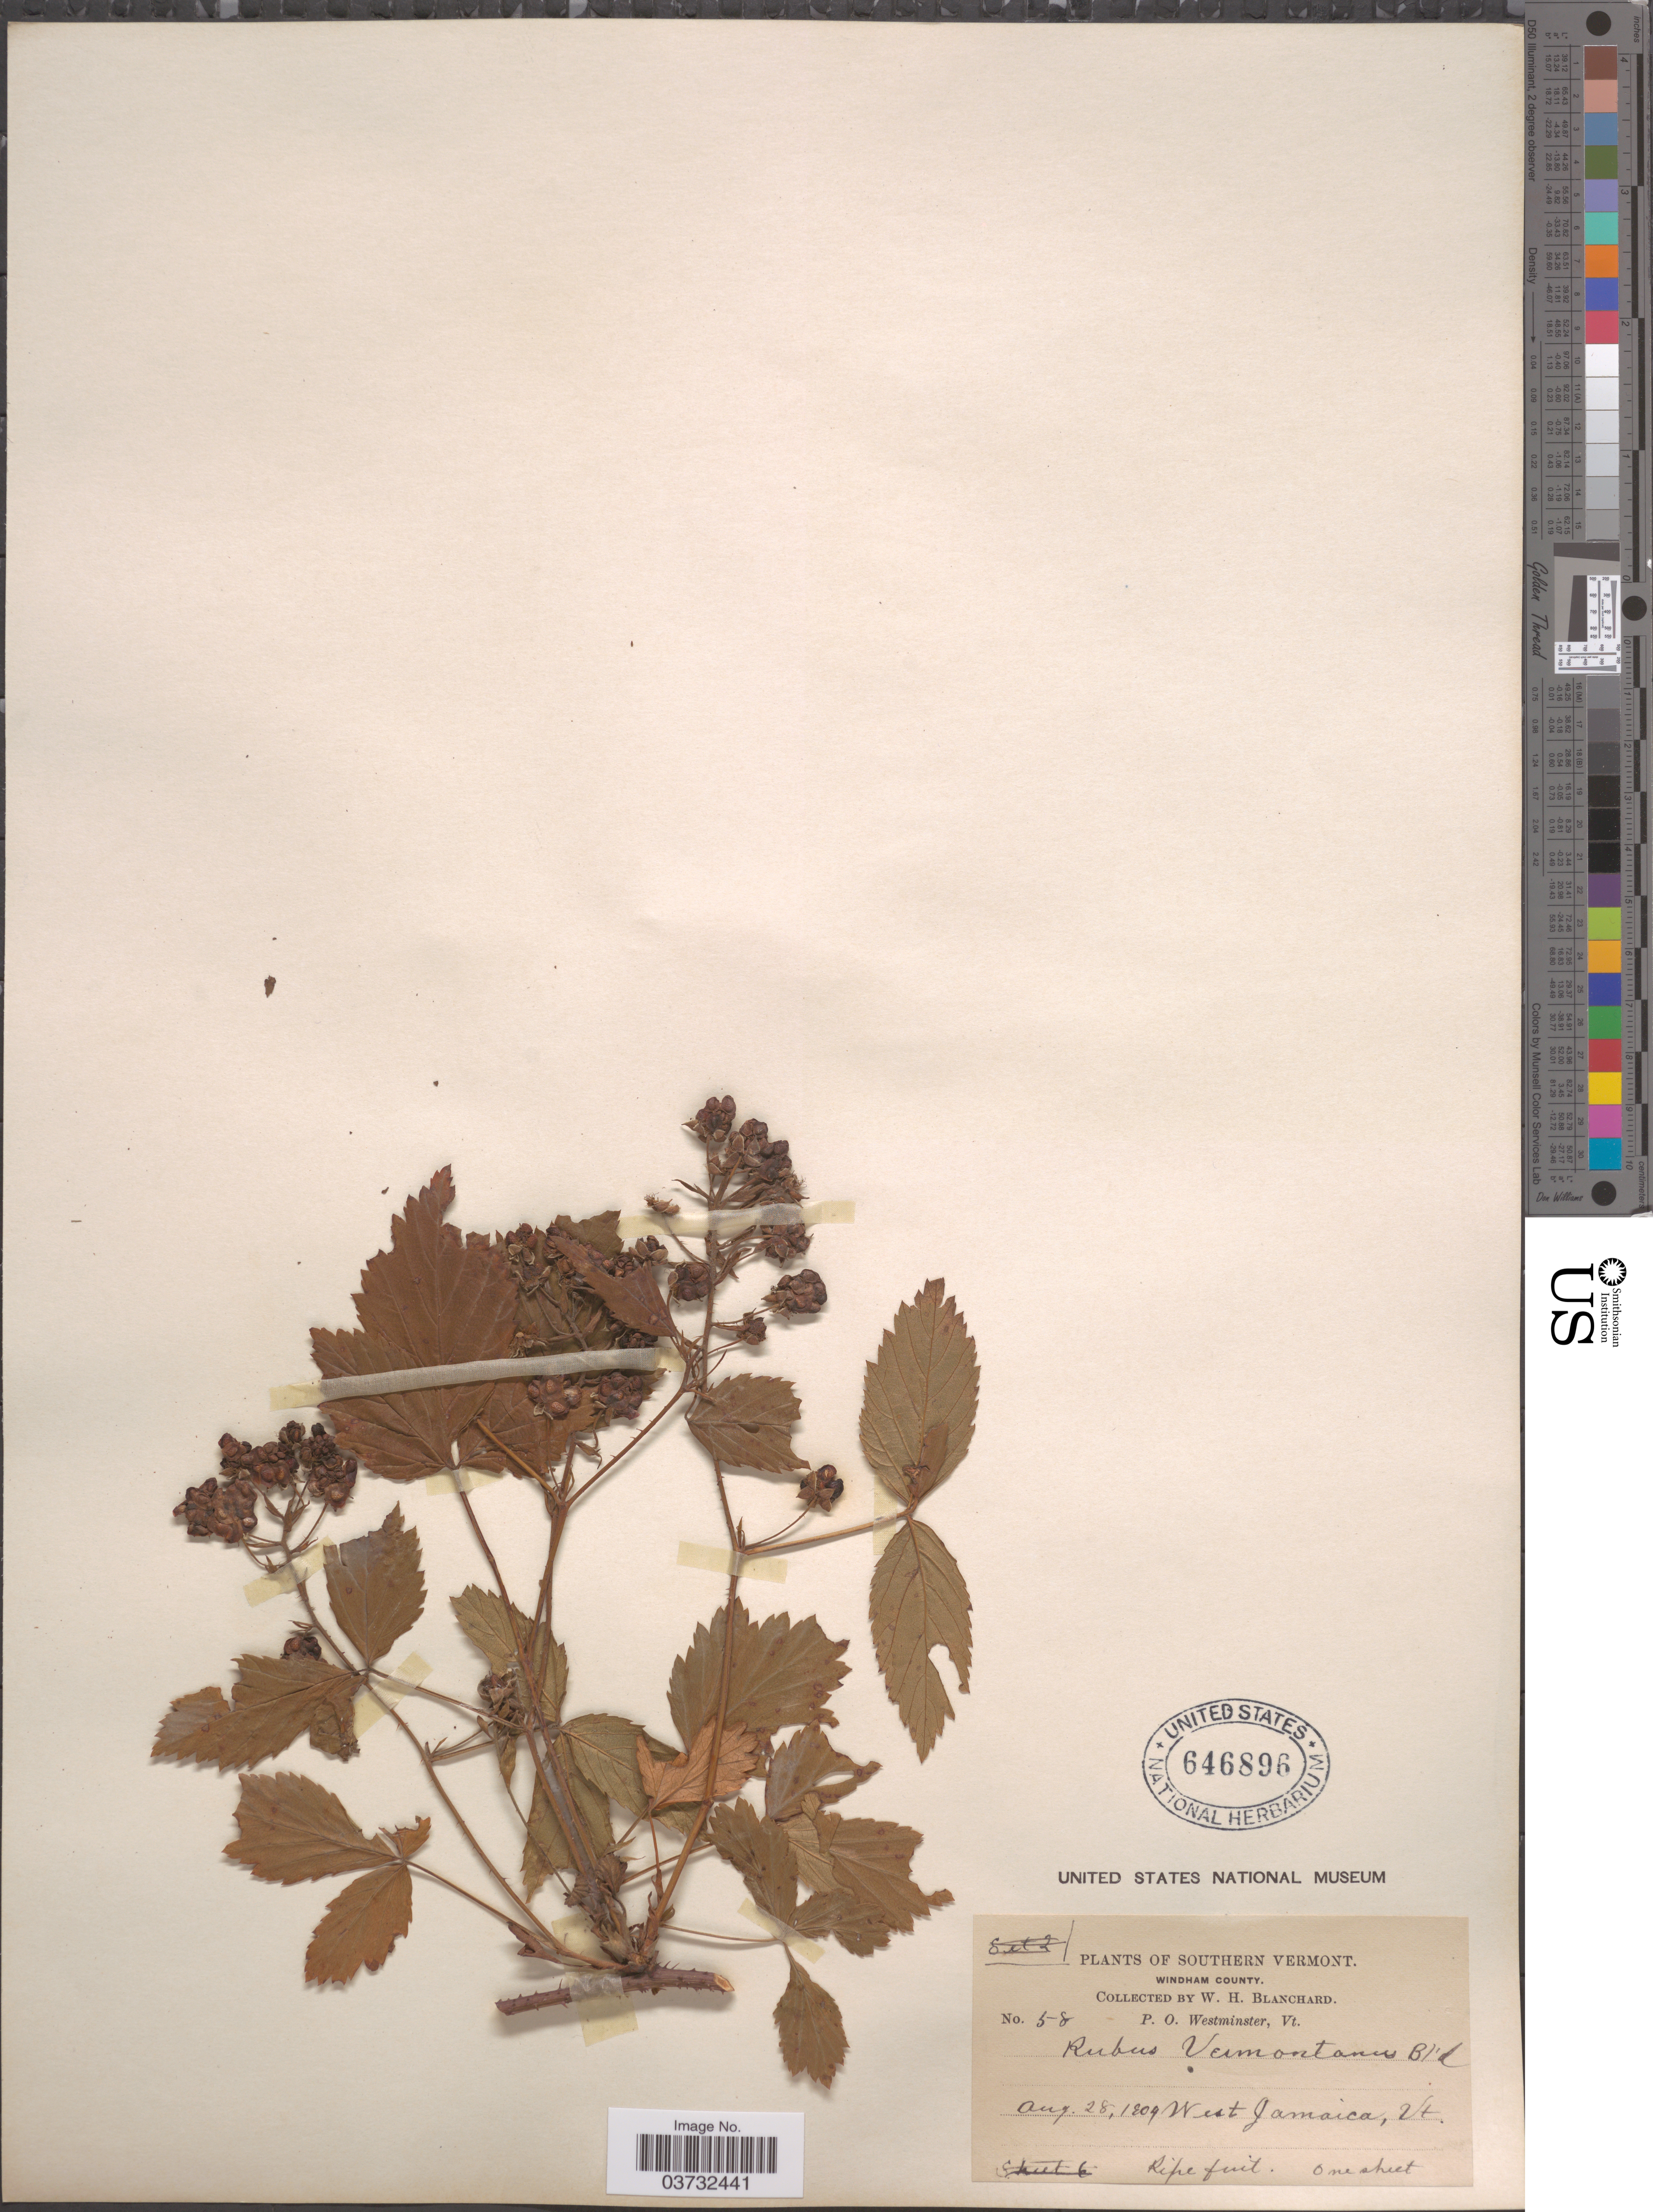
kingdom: Plantae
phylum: Tracheophyta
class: Magnoliopsida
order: Rosales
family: Rosaceae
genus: Rubus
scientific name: Rubus vermontanus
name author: Blanch.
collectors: W. H. Blanchard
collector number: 58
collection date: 1904-08-28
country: United States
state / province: Vermont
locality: Southern Vermont. Windham County. West Jamaica.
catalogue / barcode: US 646896